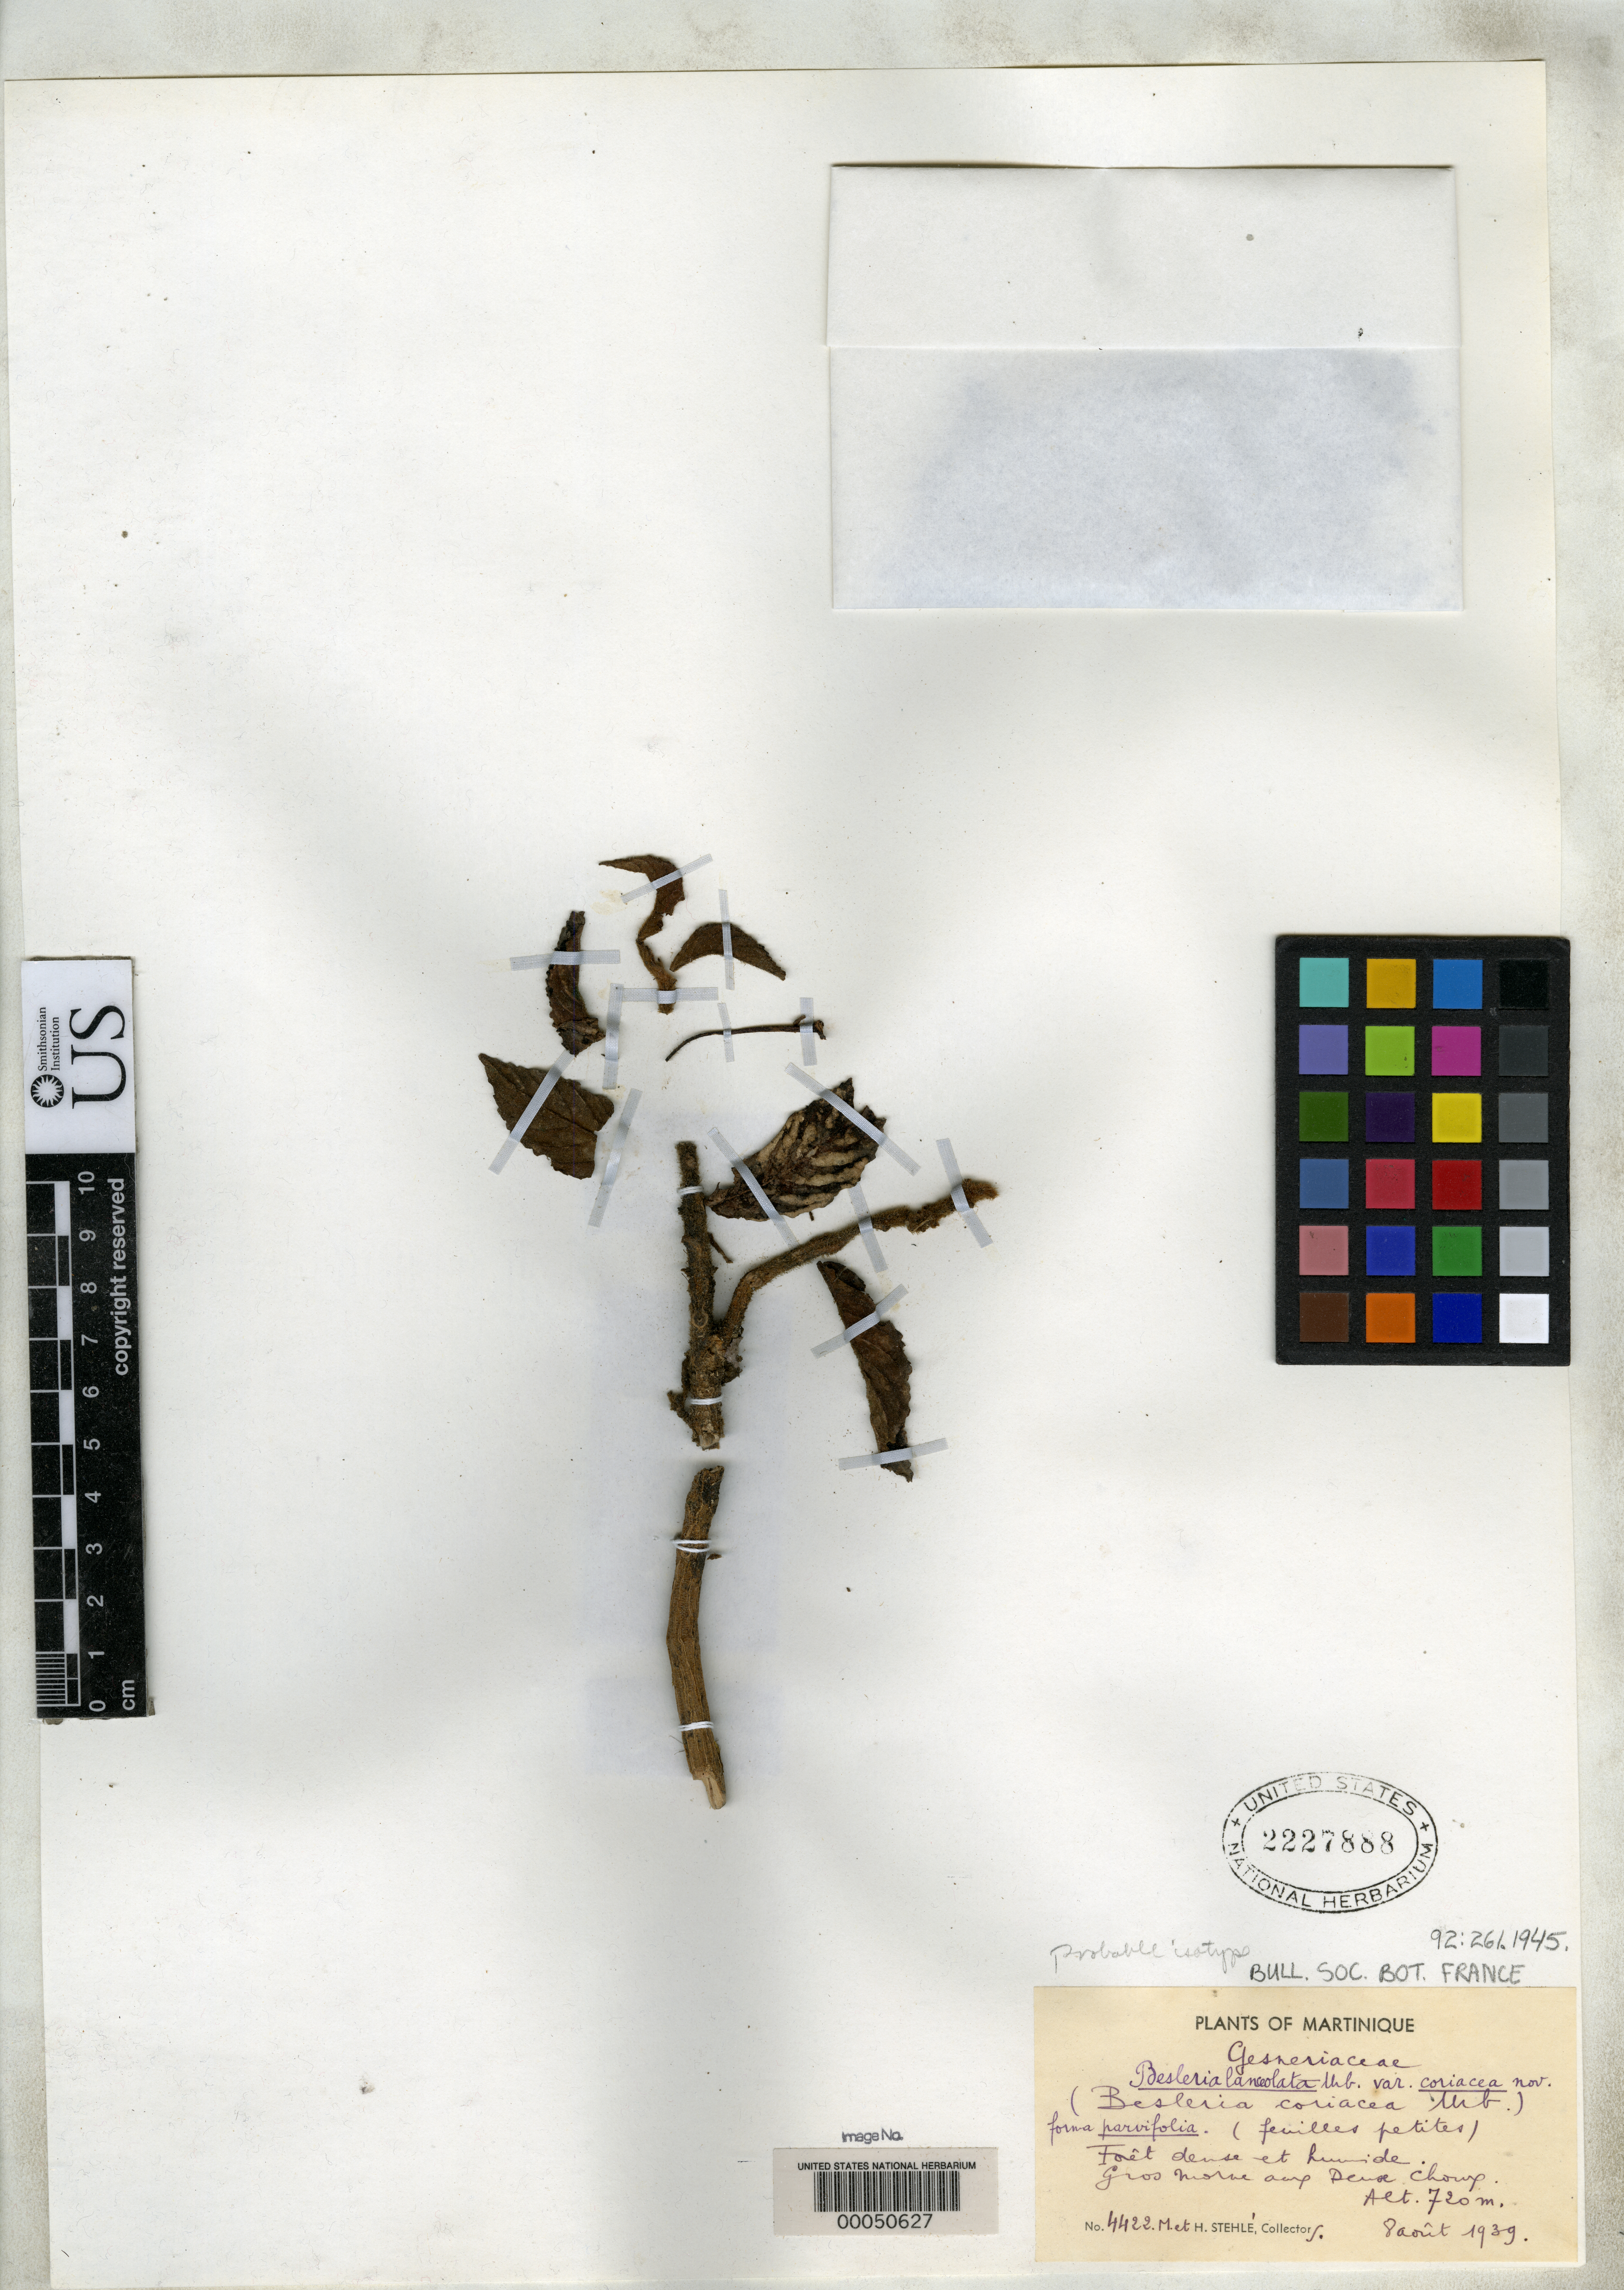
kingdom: Plantae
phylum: Tracheophyta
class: Magnoliopsida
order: Lamiales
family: Gesneriaceae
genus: Besleria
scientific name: Besleria lanceolata f. parvifolia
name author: Stehlé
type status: Isotype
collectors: H. Stehlé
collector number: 4422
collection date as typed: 08 Aug 1939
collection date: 1939-08-08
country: Martinique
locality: Gros-morne aux Deux Choux.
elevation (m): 720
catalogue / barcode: US 2227888